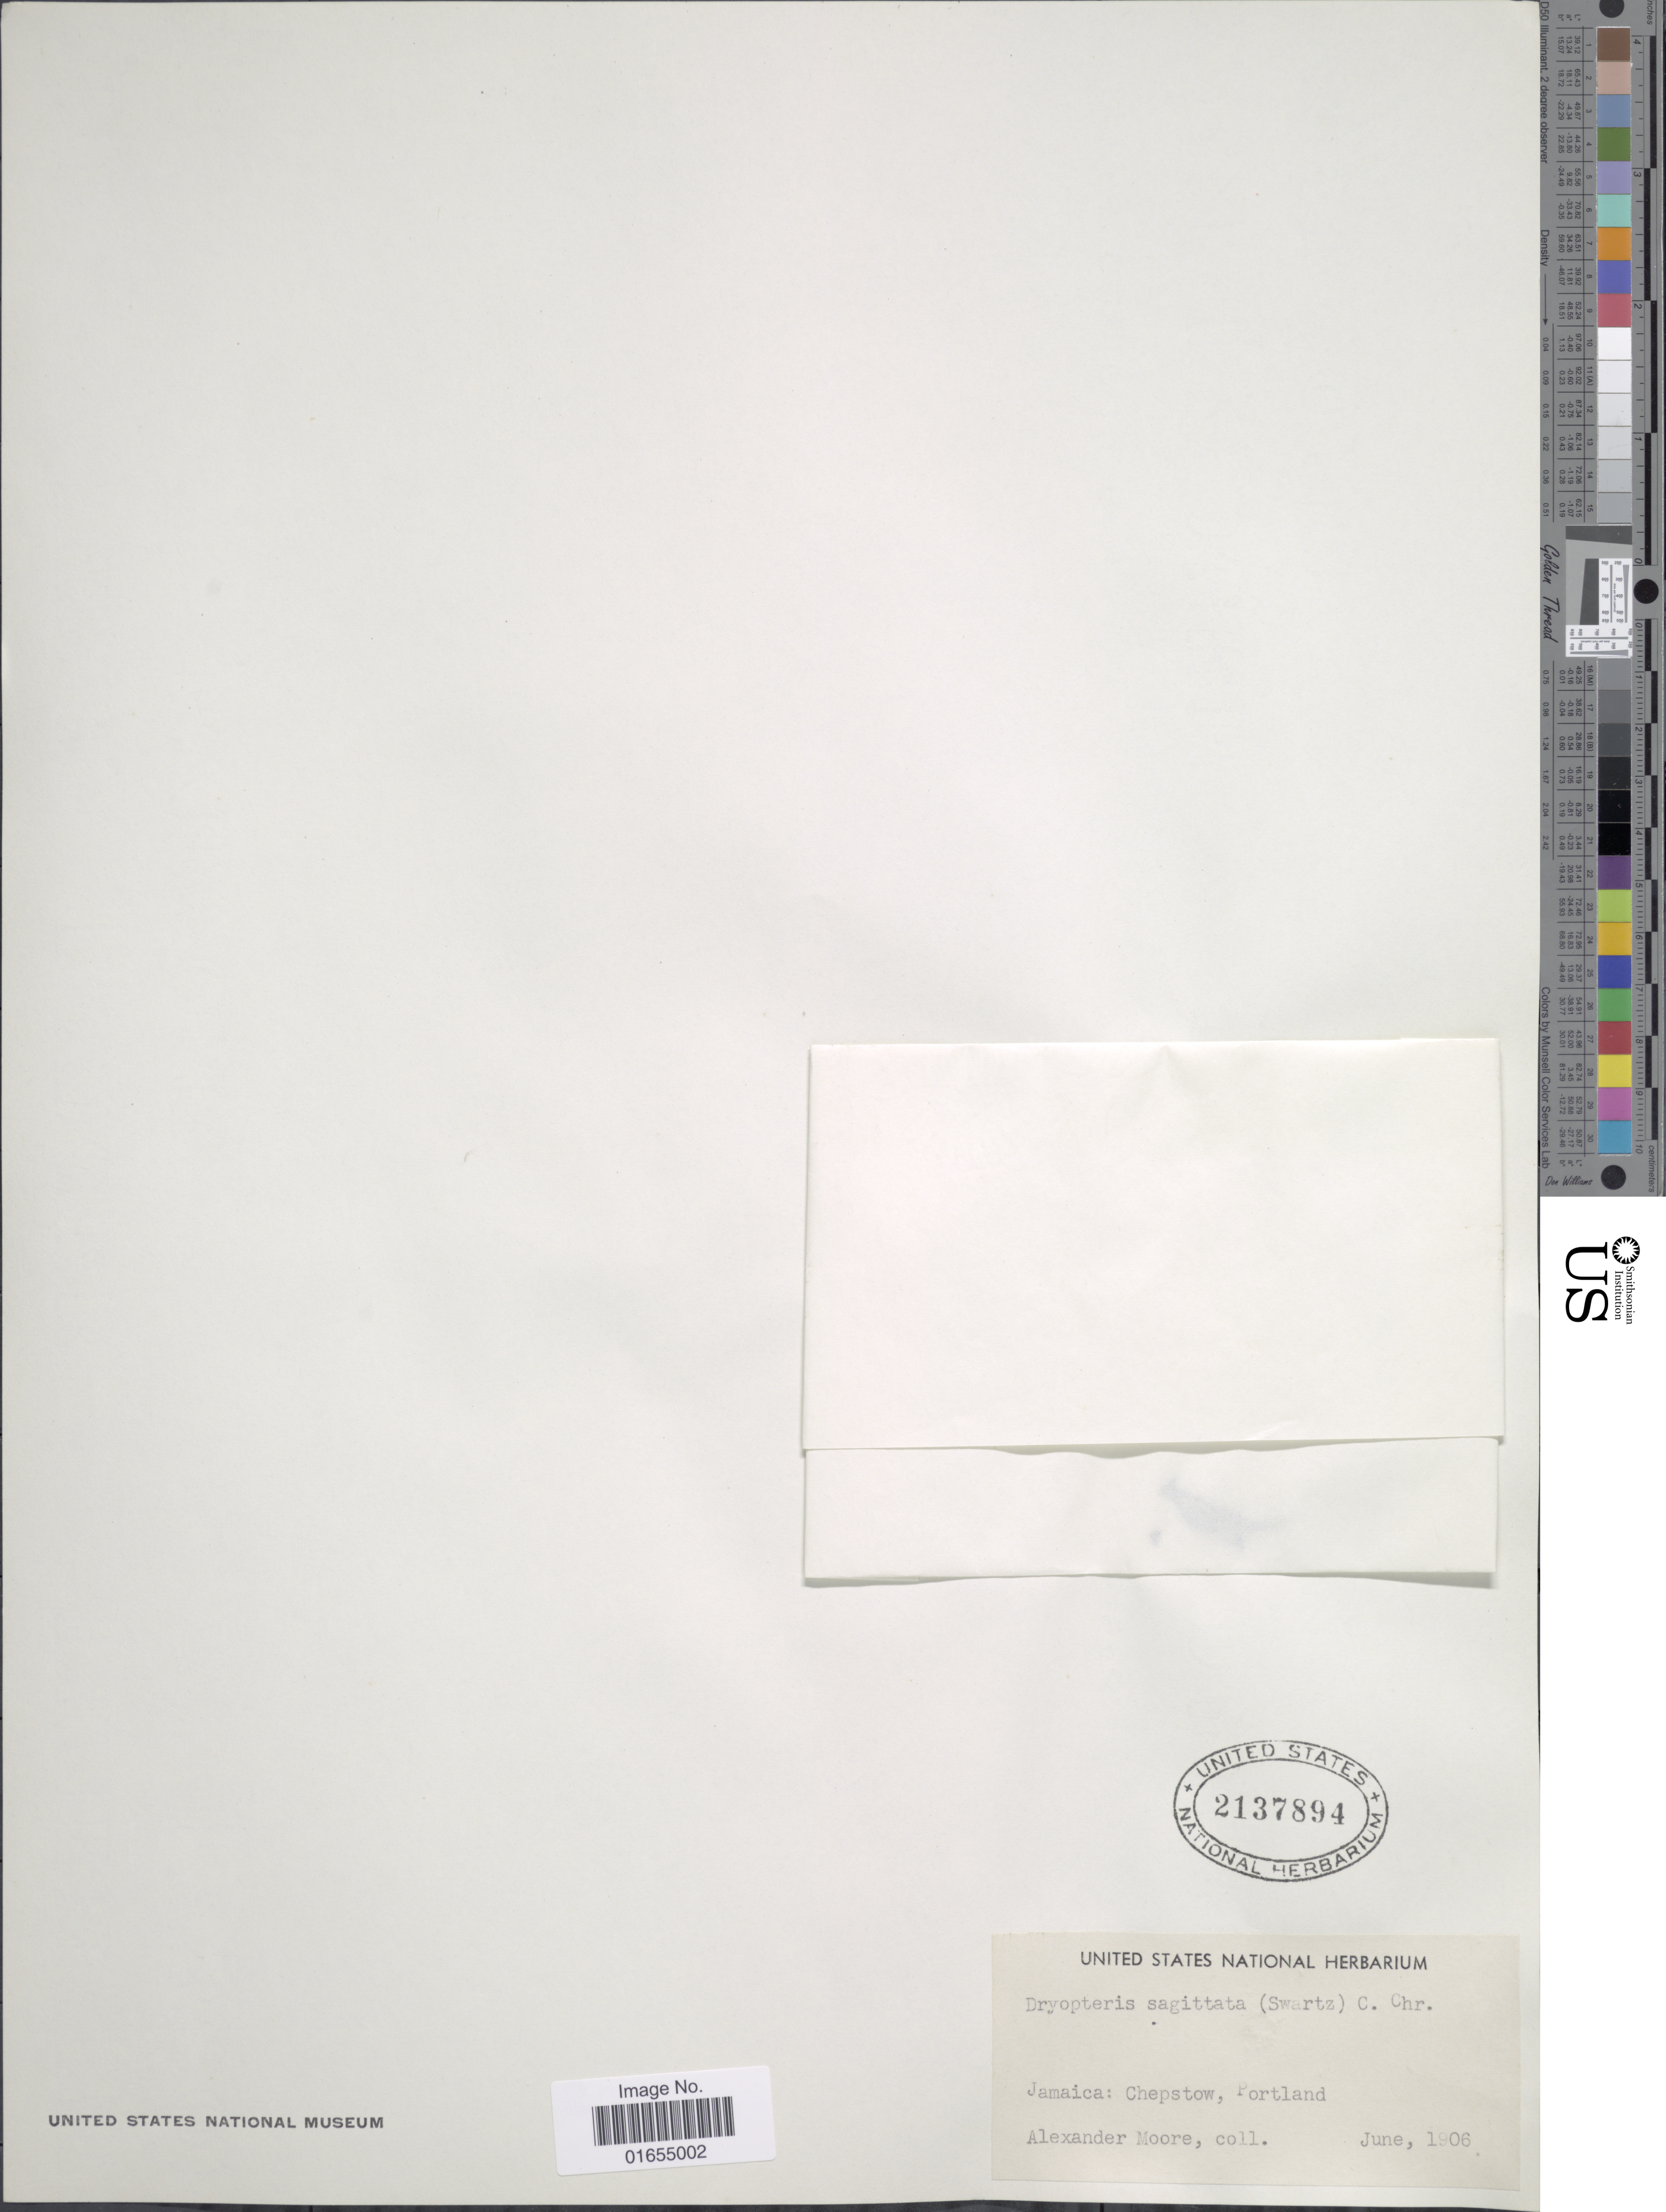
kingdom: Plantae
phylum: Tracheophyta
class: Polypodiopsida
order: Polypodiales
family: Thelypteridaceae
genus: Goniopteris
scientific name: Goniopteris sagittata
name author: (Sw.) Pic. Serm.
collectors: A. Moore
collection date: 1906-06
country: Jamaica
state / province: Portland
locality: Chepstow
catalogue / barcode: US 2137894